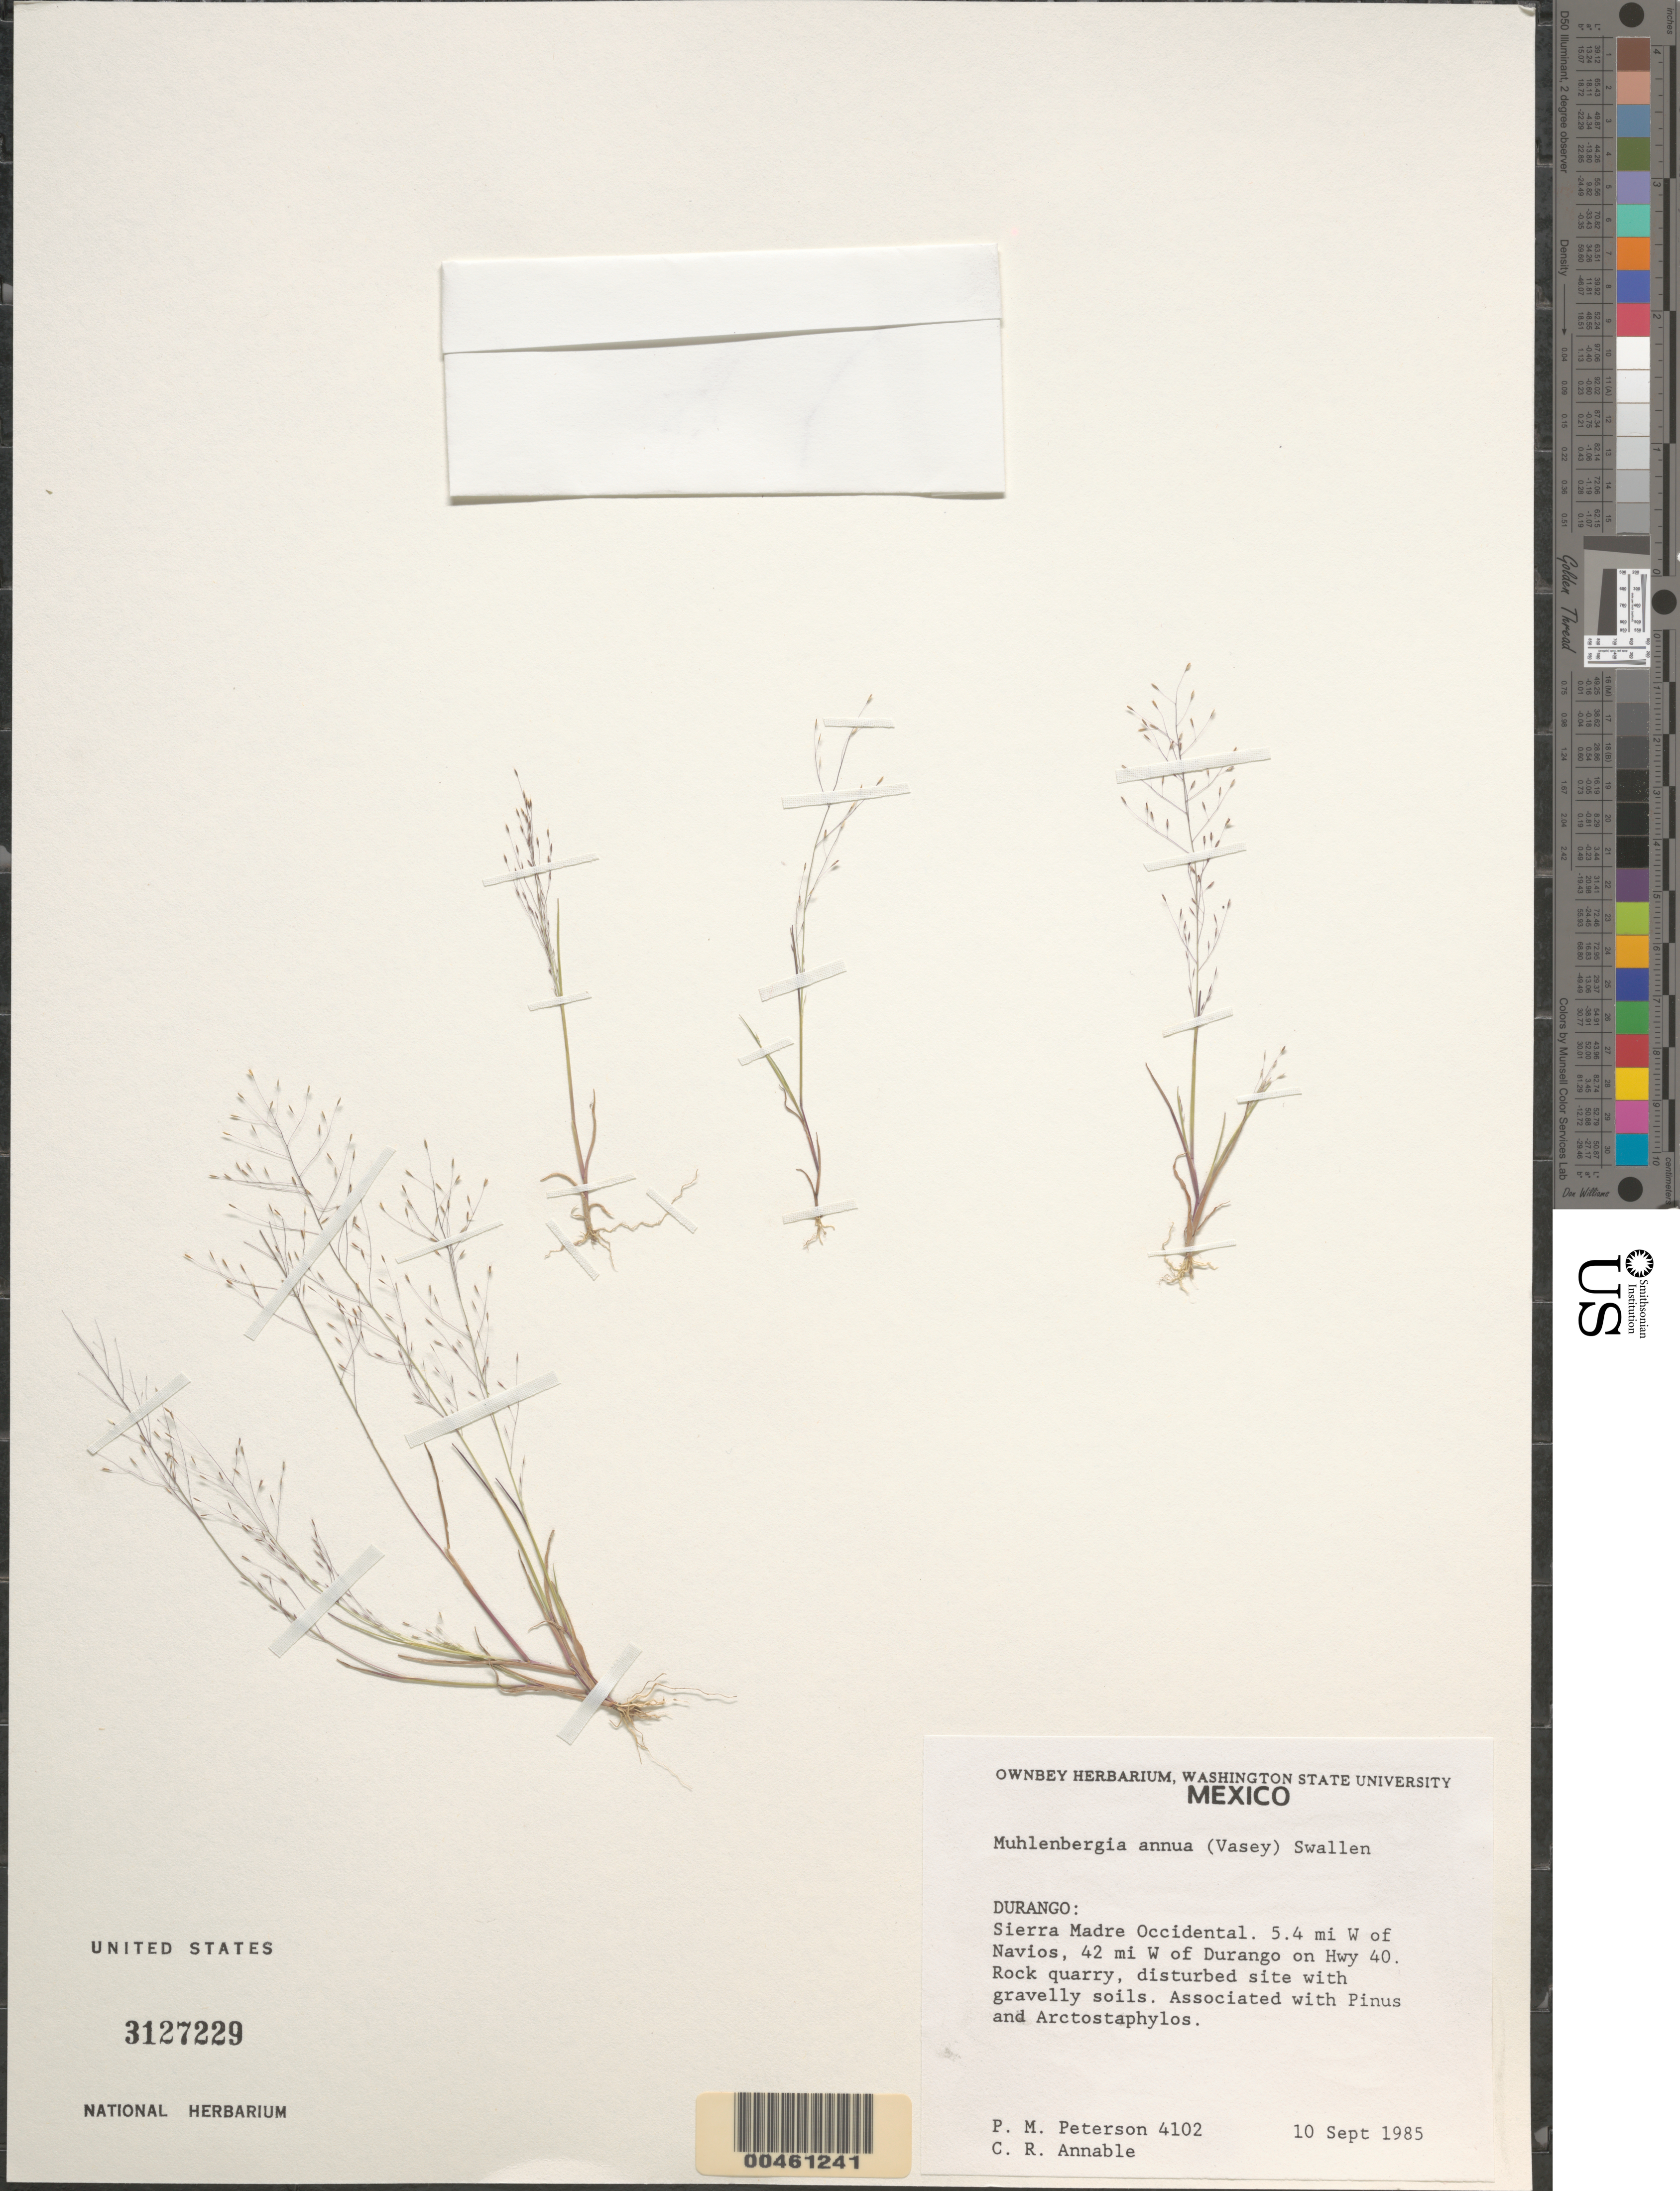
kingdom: Plantae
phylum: Tracheophyta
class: Liliopsida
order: Poales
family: Poaceae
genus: Muhlenbergia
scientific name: Muhlenbergia annua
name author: (Vasey) Swallen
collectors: P. M. Peterson & C. R. Annable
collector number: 04102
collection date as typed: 10 Sep 1985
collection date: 1985-09-10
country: Mexico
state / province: Durango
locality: Sierra Madre Occidental, 5.4 miles W of Navios, 42 miles W of Durango on Hwy 40.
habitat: Rock quarry, disturbed site, gravelly soils. Associated with Pinus and Arctostaphylos.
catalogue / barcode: US 3127229